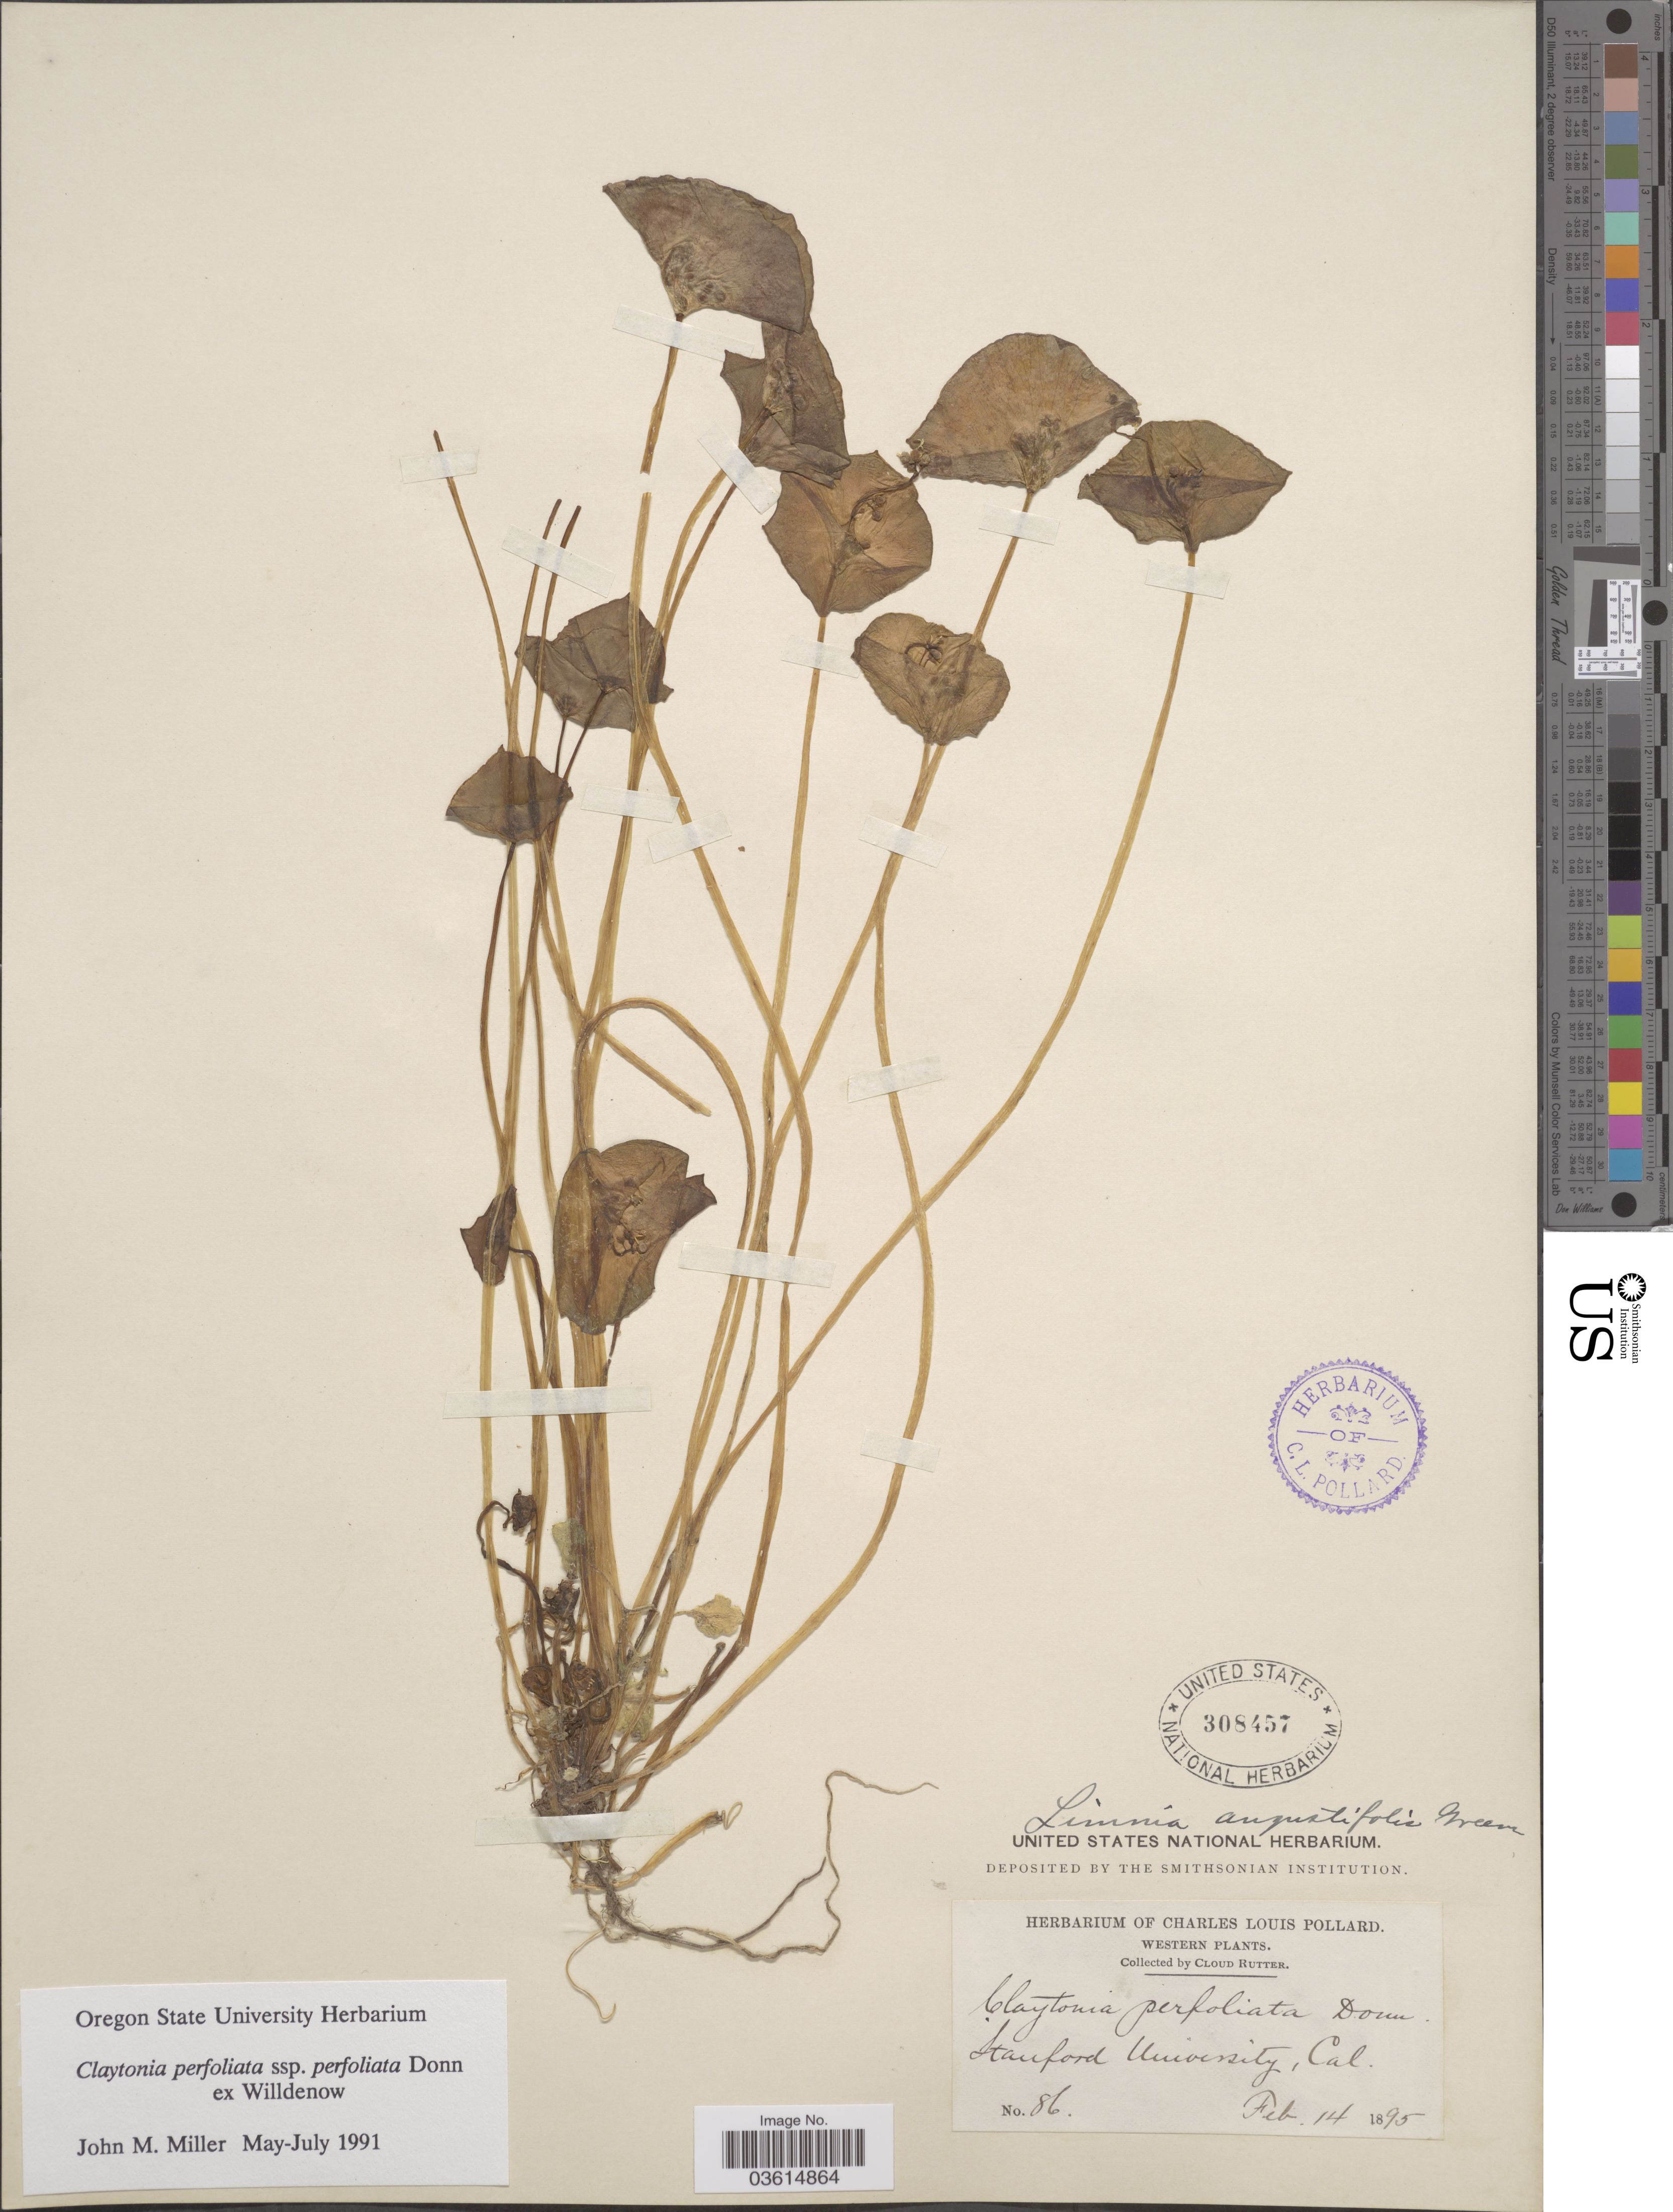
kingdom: Plantae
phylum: Tracheophyta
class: Magnoliopsida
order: Caryophyllales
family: Montiaceae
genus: Claytonia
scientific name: Claytonia perfoliata subsp. perfoliata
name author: Donn ex Willd.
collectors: C. Rutter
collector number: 86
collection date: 1895-02-14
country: United States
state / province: California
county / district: Santa Clara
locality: Western. Stanford University.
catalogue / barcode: US 308457